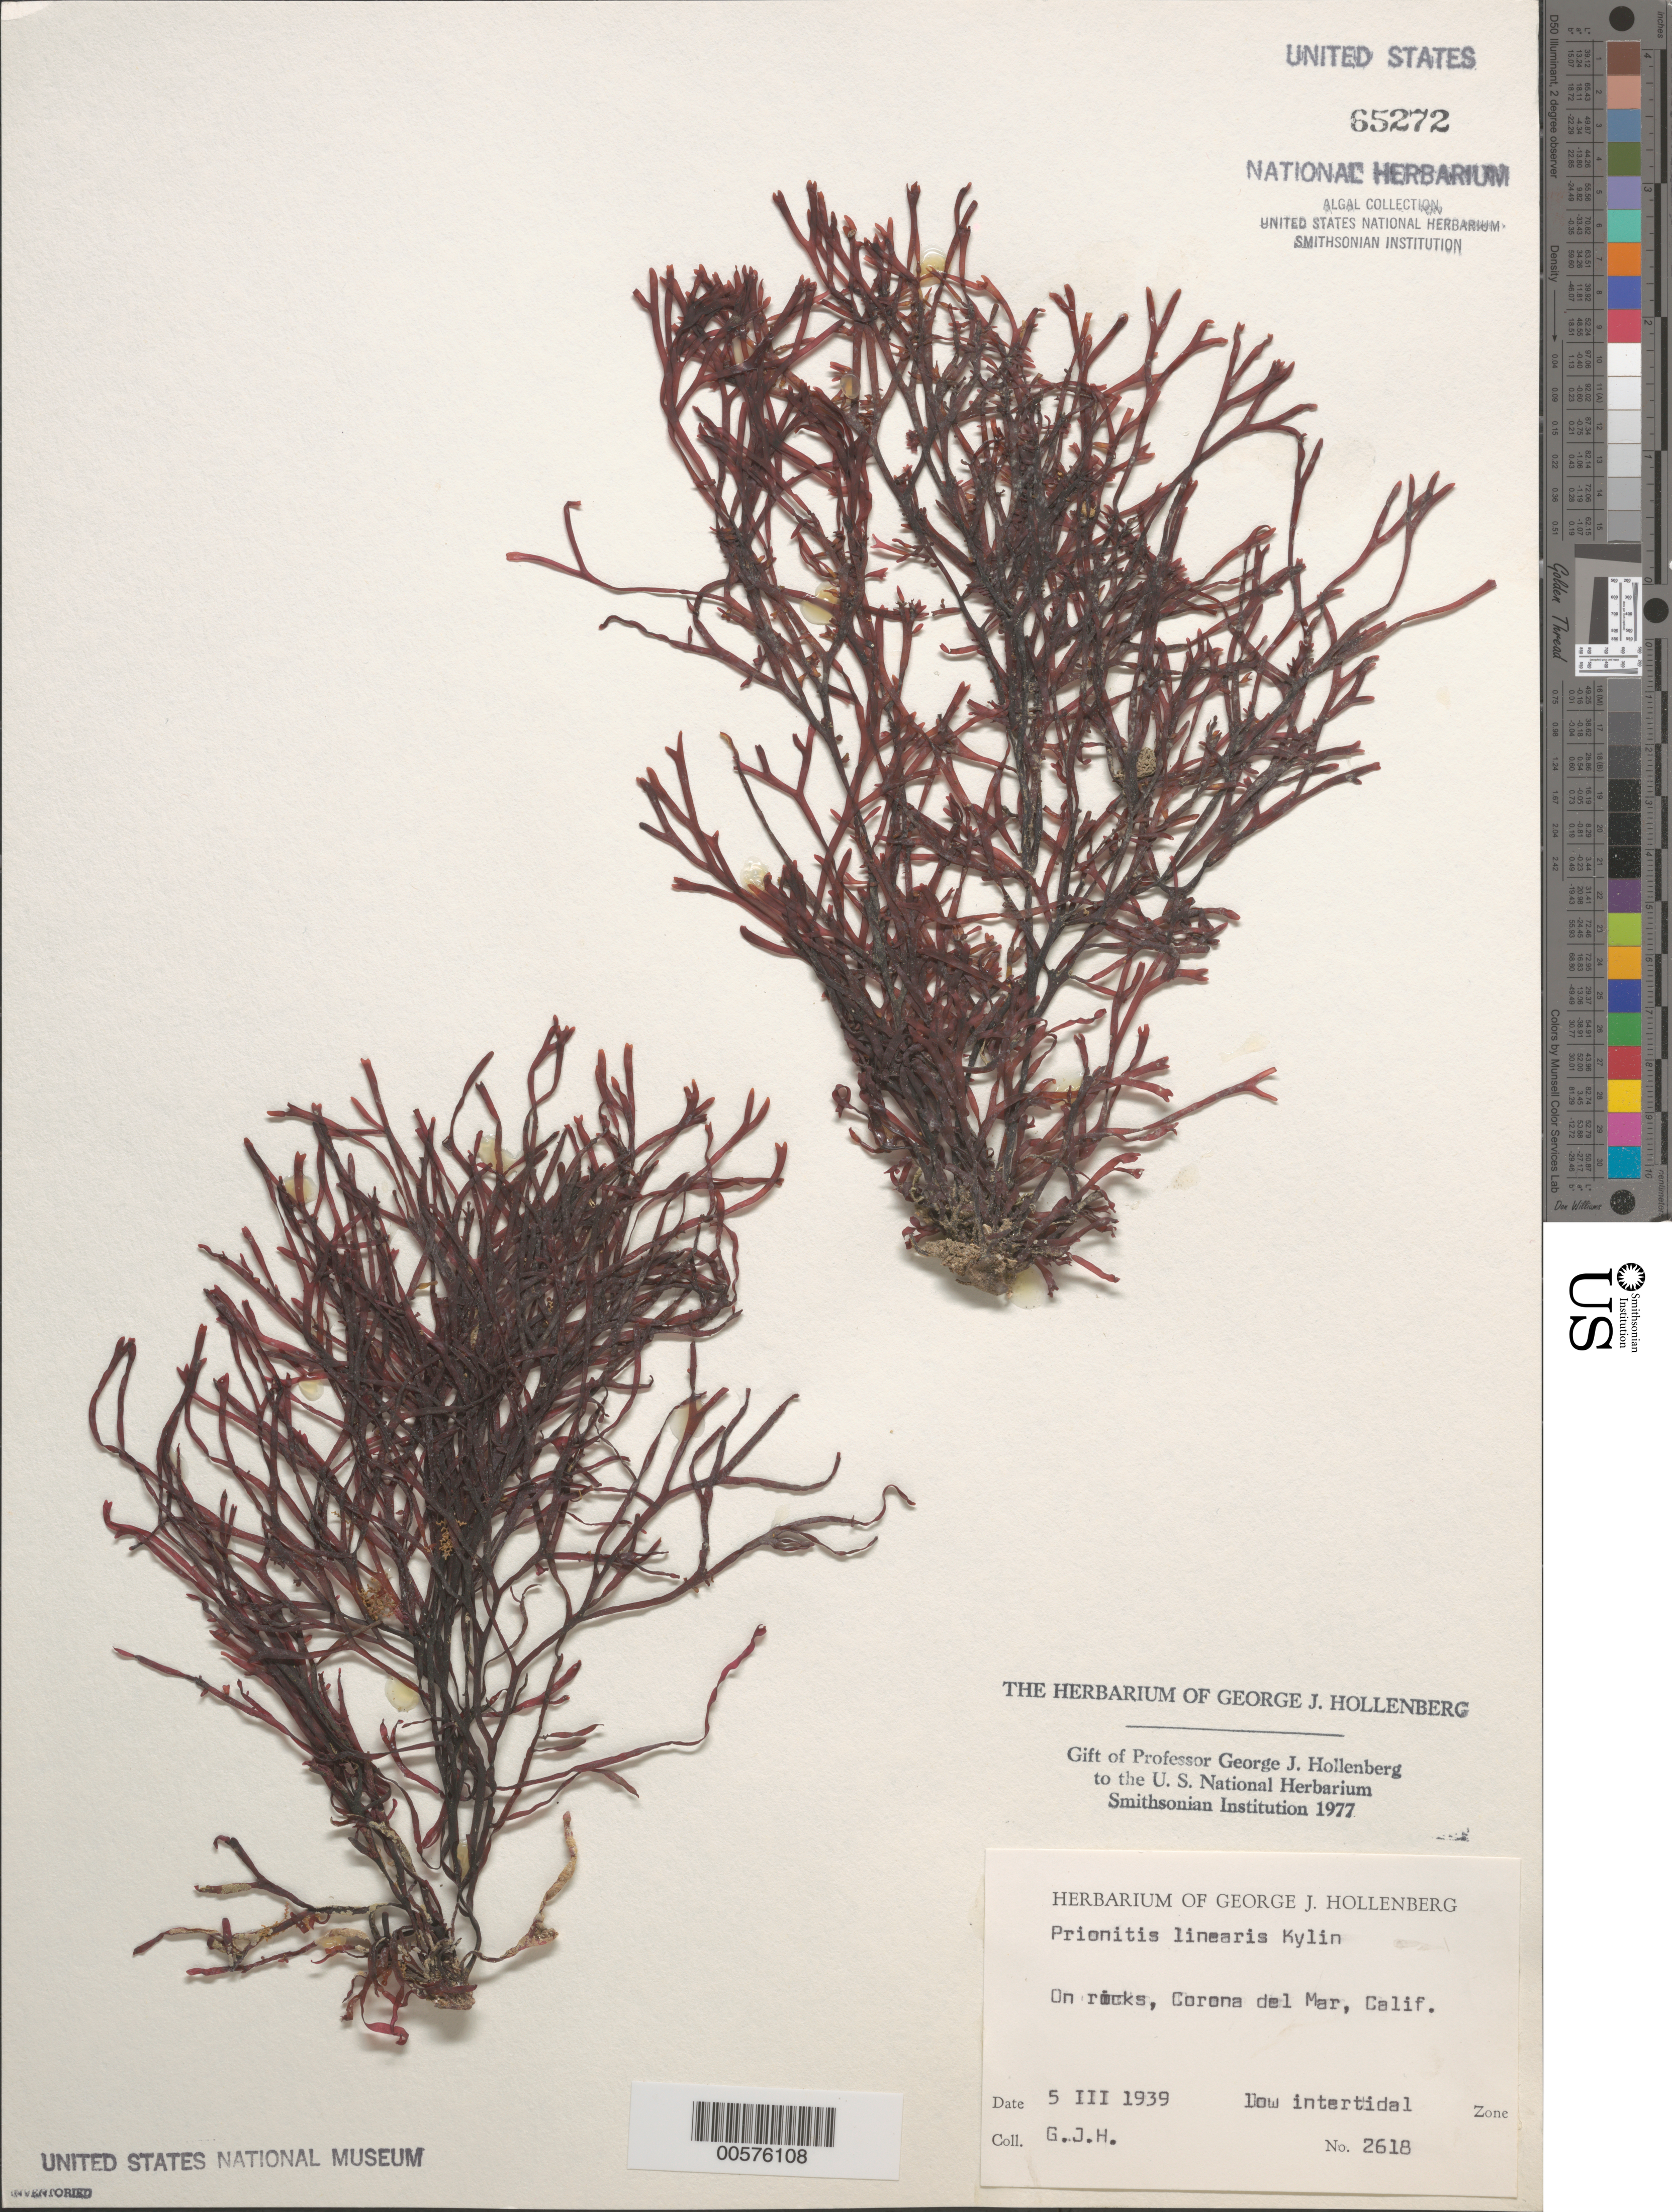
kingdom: Plantae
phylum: Rhodophyta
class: Florideophyceae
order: Cryptonemiales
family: Cryptonemiaceae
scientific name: Prionitis linearis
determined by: Hollenberg, George J.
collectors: G. Hollenberg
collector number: GJH 2618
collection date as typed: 05 Mar 1939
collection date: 1939-03-05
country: United States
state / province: California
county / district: Orange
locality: Corona del Mar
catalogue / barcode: US 65272